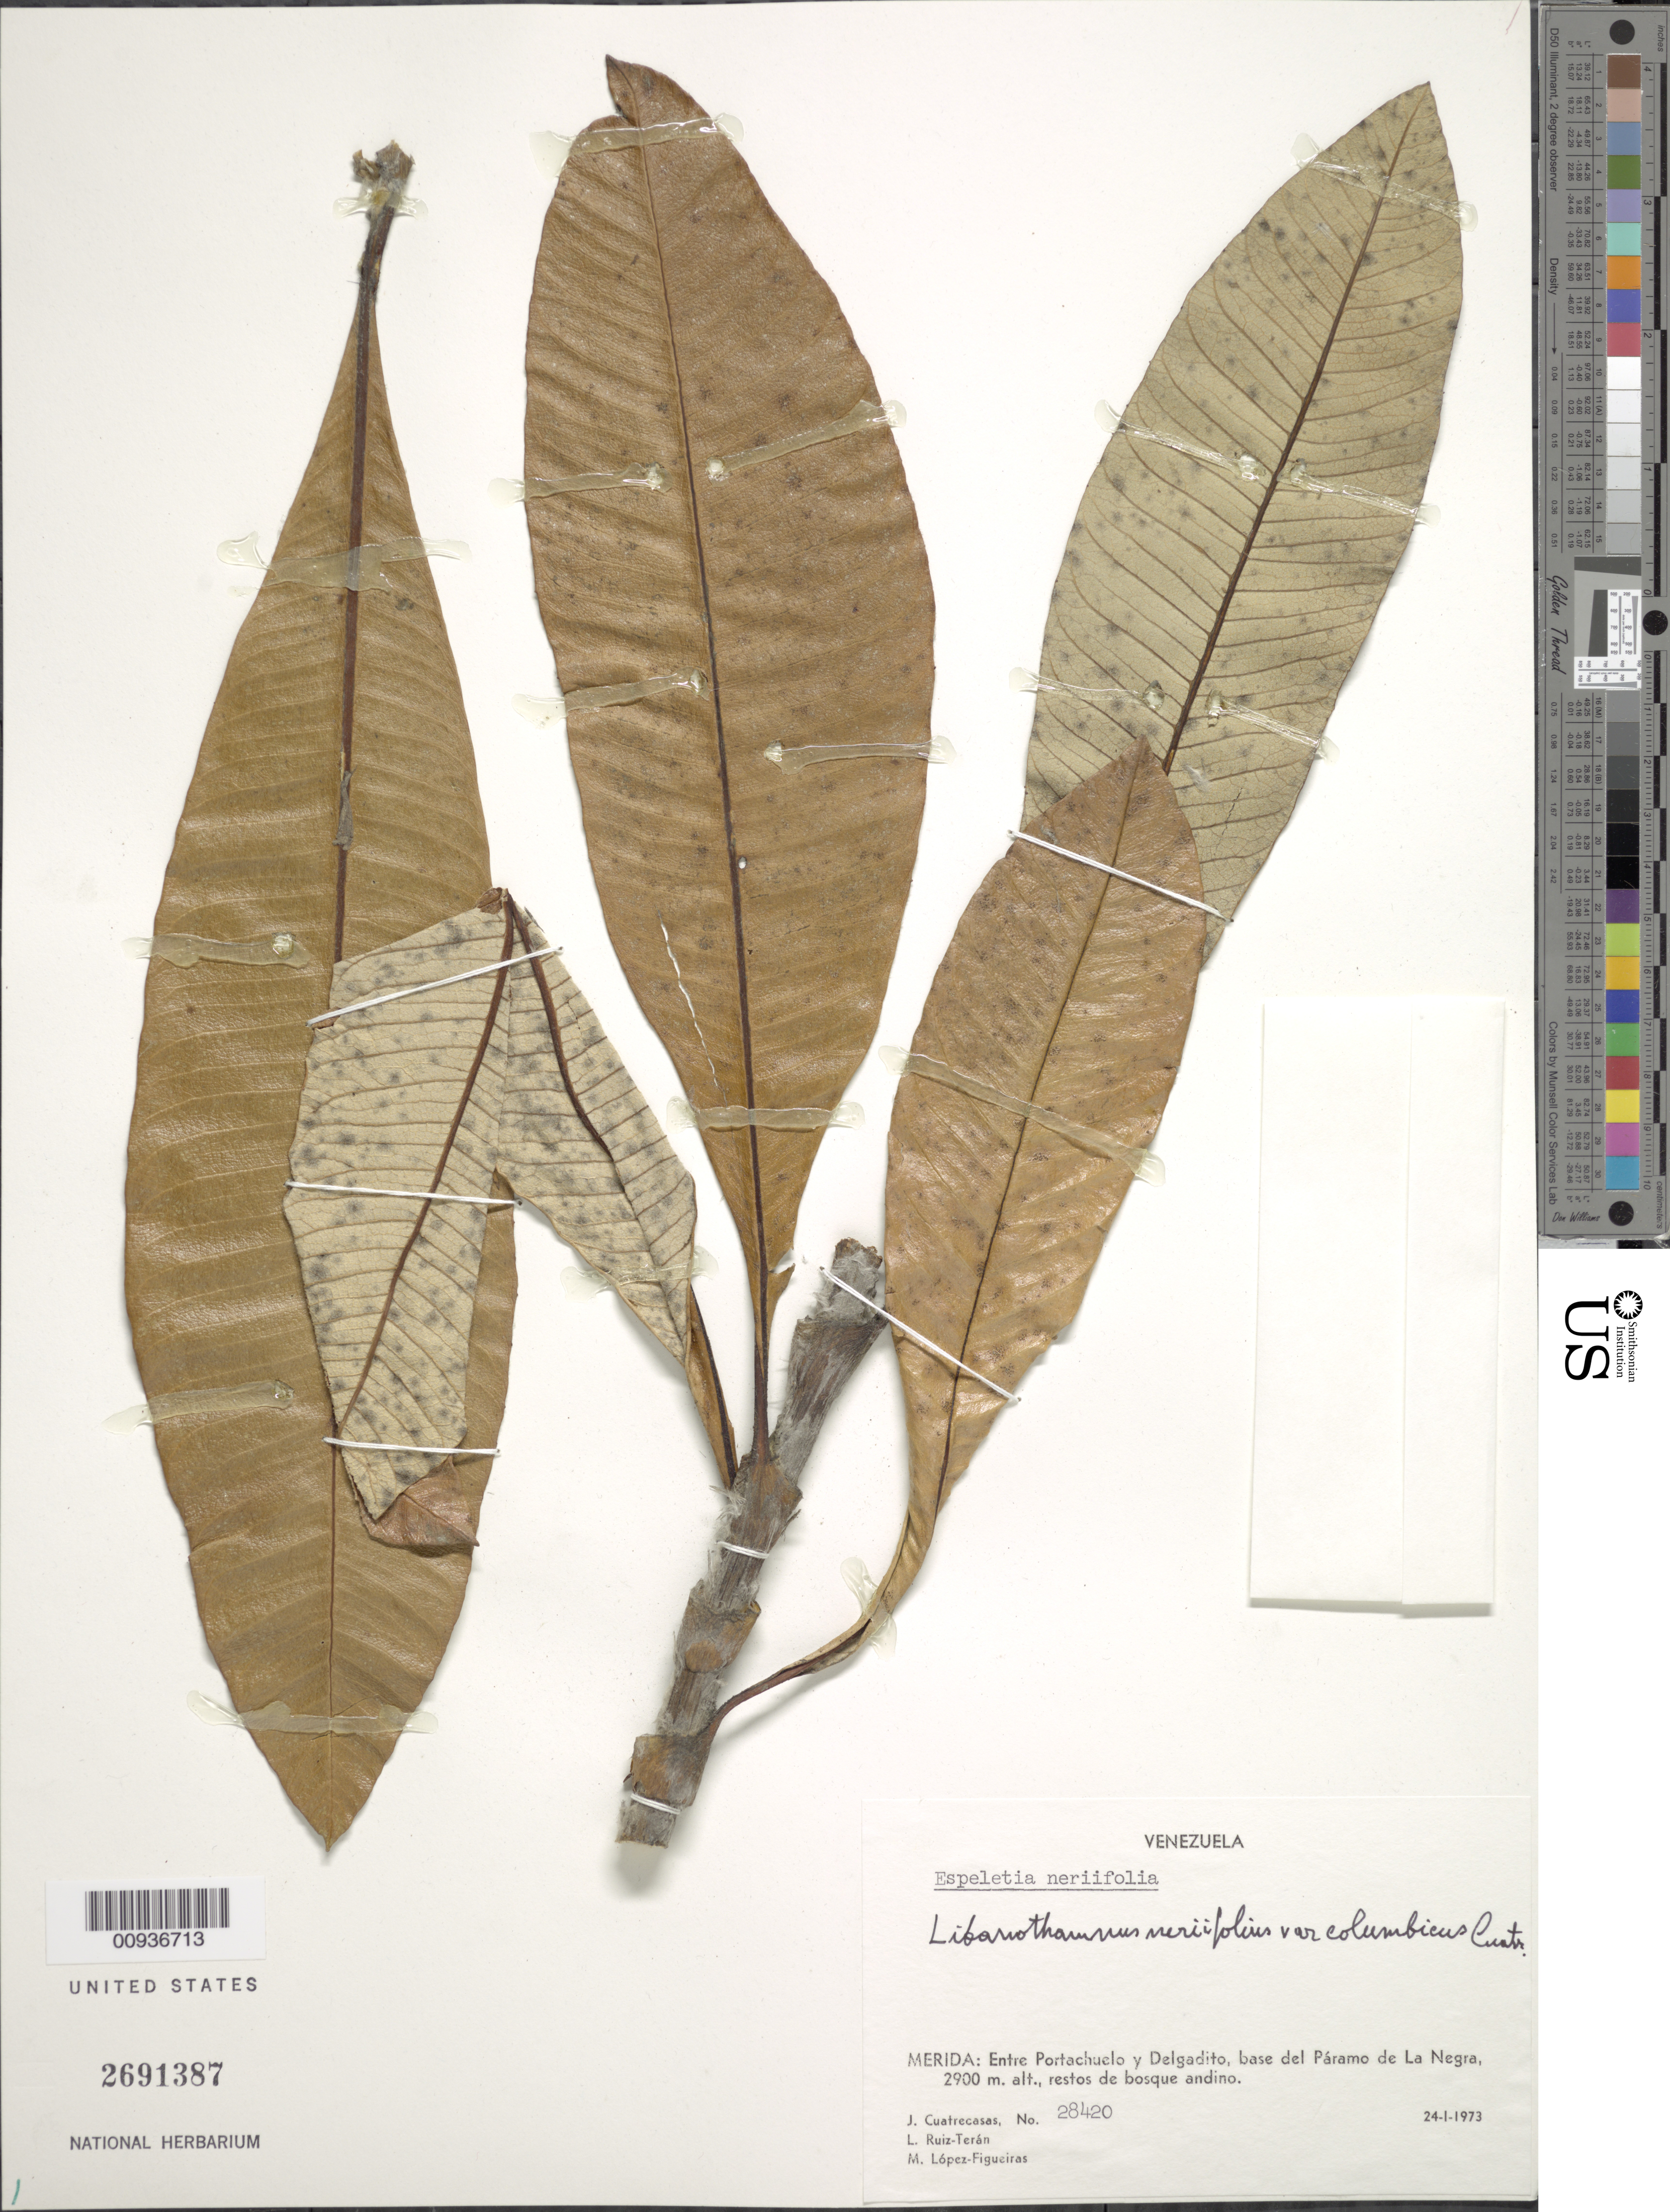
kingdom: Plantae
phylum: Tracheophyta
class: Magnoliopsida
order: Asterales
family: Asteraceae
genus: Libanothamnus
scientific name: Libanothamnus neriifolius var. columbicus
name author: (Cuatrec.) Cuatrec.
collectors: J. Cuatrecasas, L. E. Ruíz-Terán & M. López Figueiras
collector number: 28420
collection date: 1973-01-24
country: Venezuela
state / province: Mérida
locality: Entre Portachuelo y Delgadito, base del Paramo de La Negra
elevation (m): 2900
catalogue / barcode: US 2691387